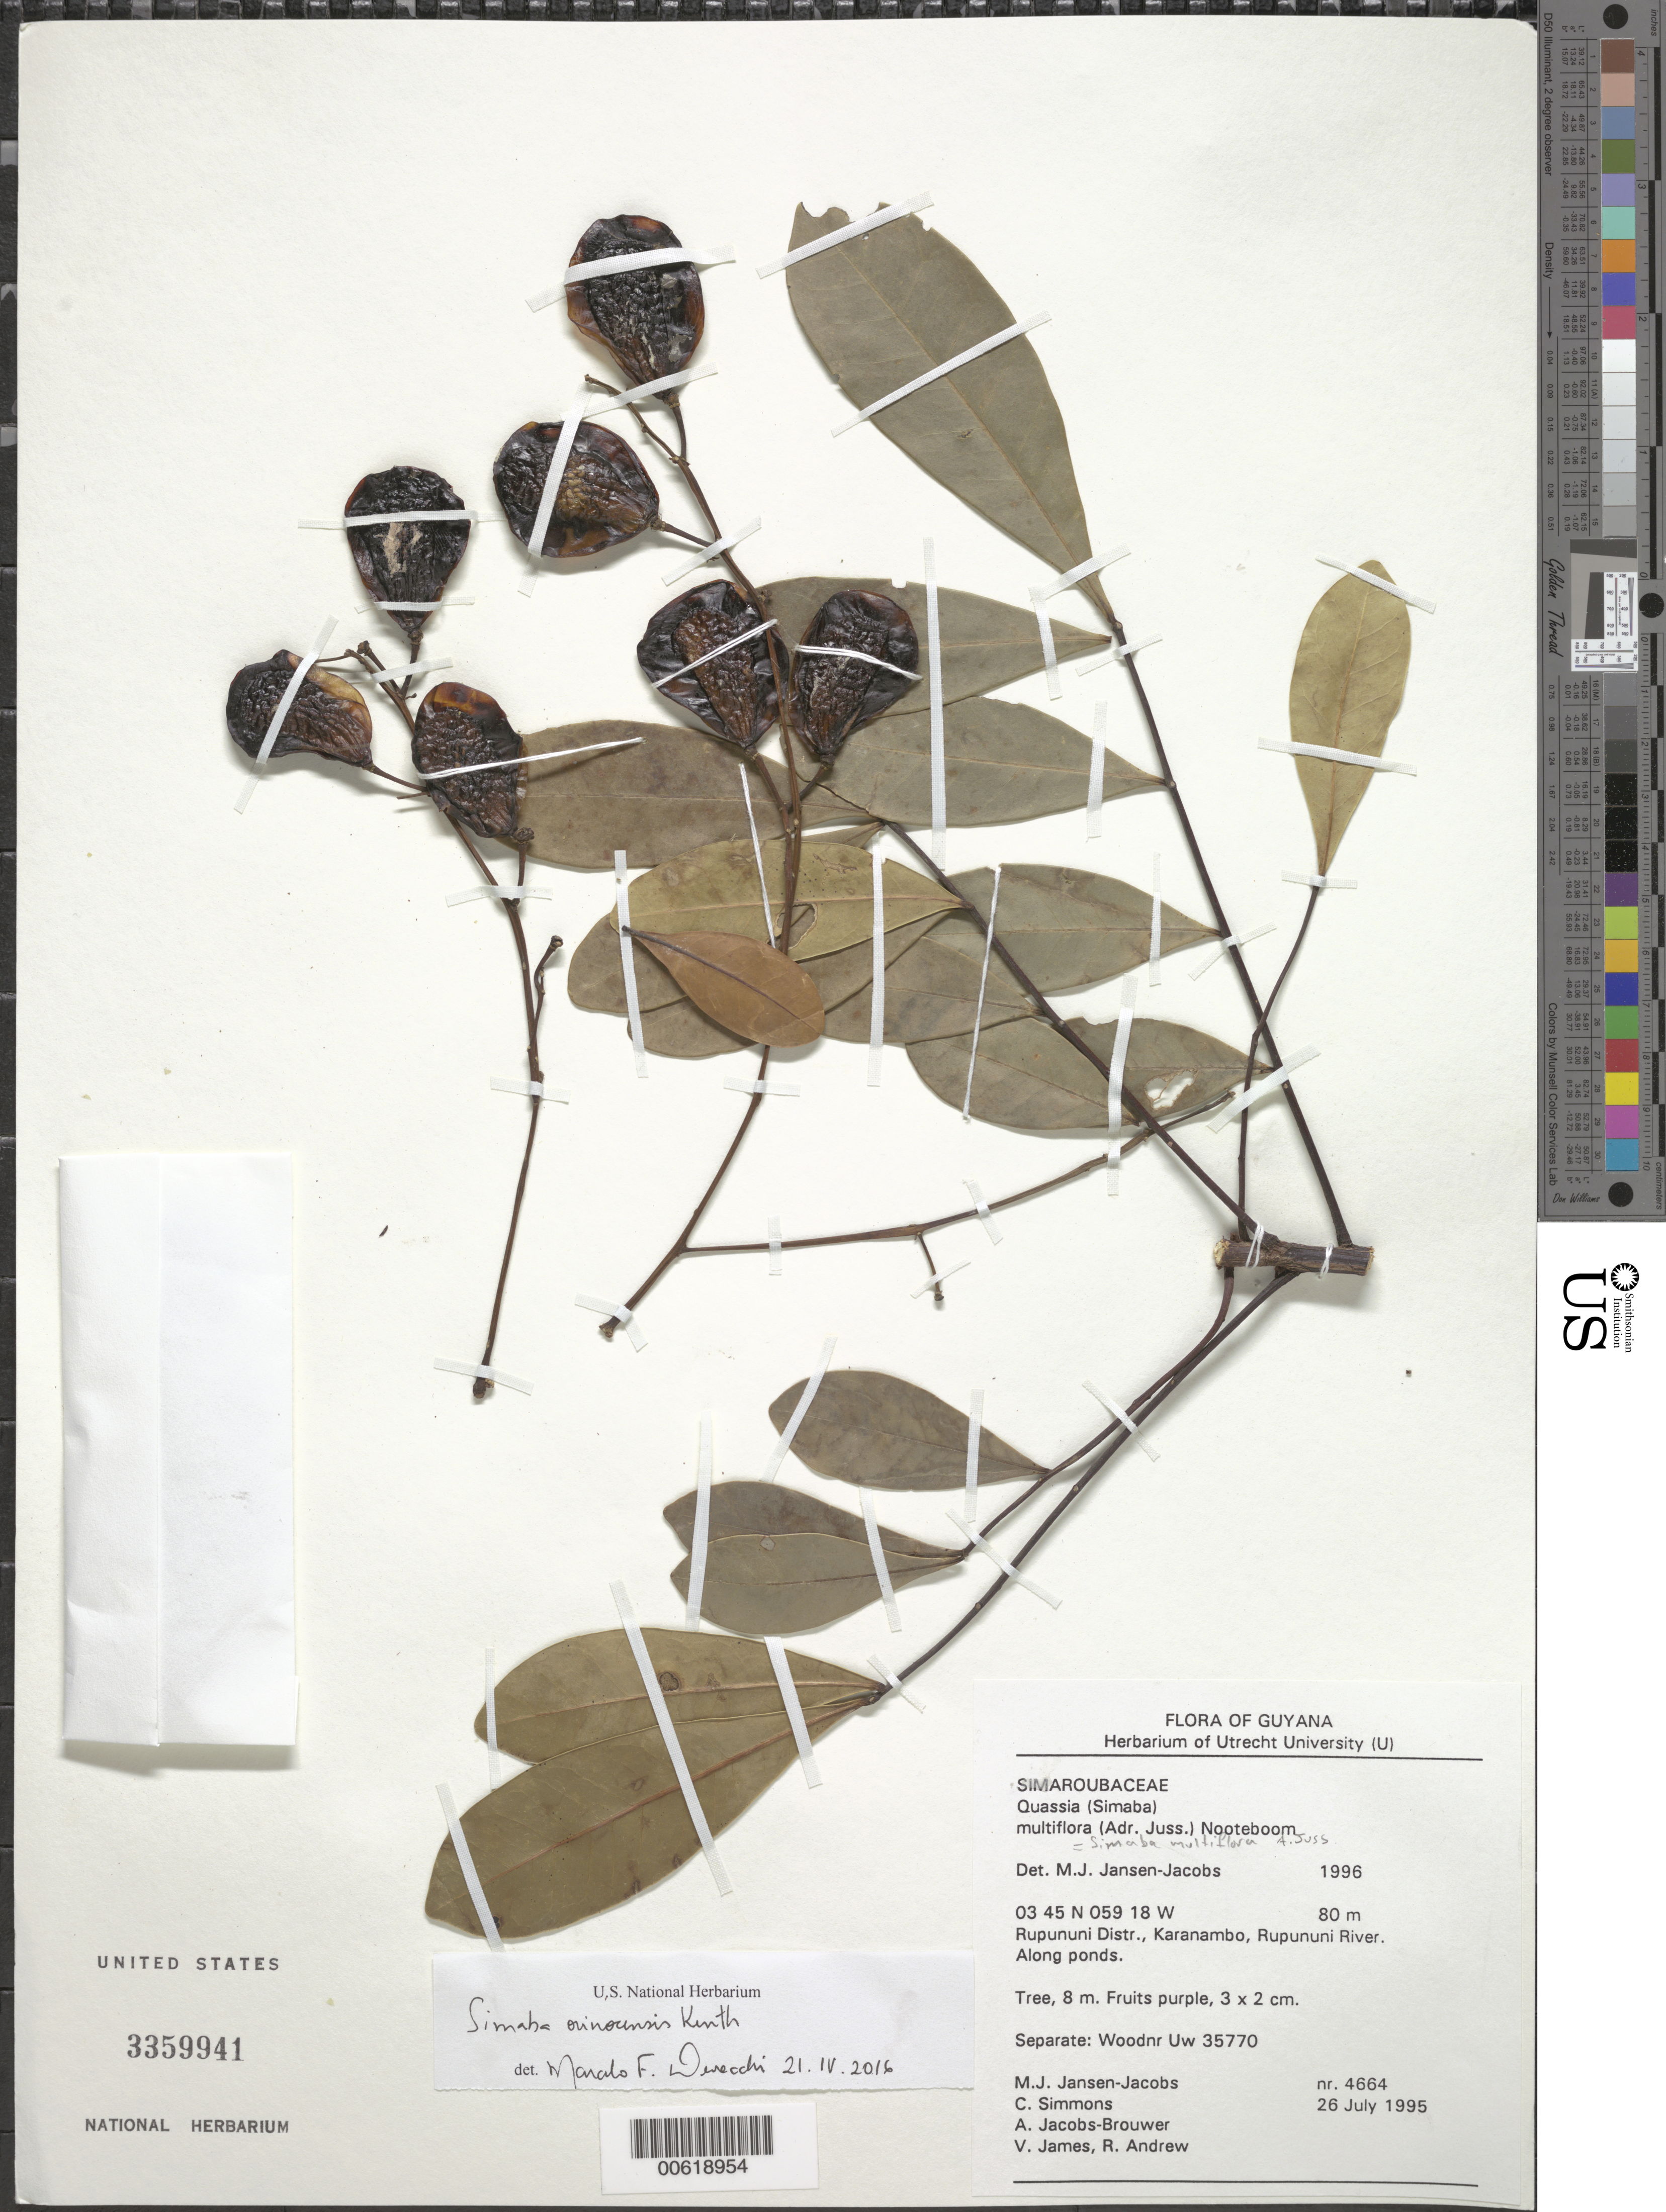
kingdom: Plantae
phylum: Tracheophyta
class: Magnoliopsida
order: Sapindales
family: Simaroubaceae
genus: Simaba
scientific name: Simaba orinocensis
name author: Kunth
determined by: Devecchi, M. F.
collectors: M. J. Jansen-Jacobs, C. Simons, A. Jacobs-Brouwer, V. James & R. Andrew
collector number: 4664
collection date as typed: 26-Jul-95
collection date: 1995-07-26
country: Guyana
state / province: U. Takutu-U. Essequibo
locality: Karanambo, Rupununi River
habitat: Along ponds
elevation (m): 80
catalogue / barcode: US 3359941